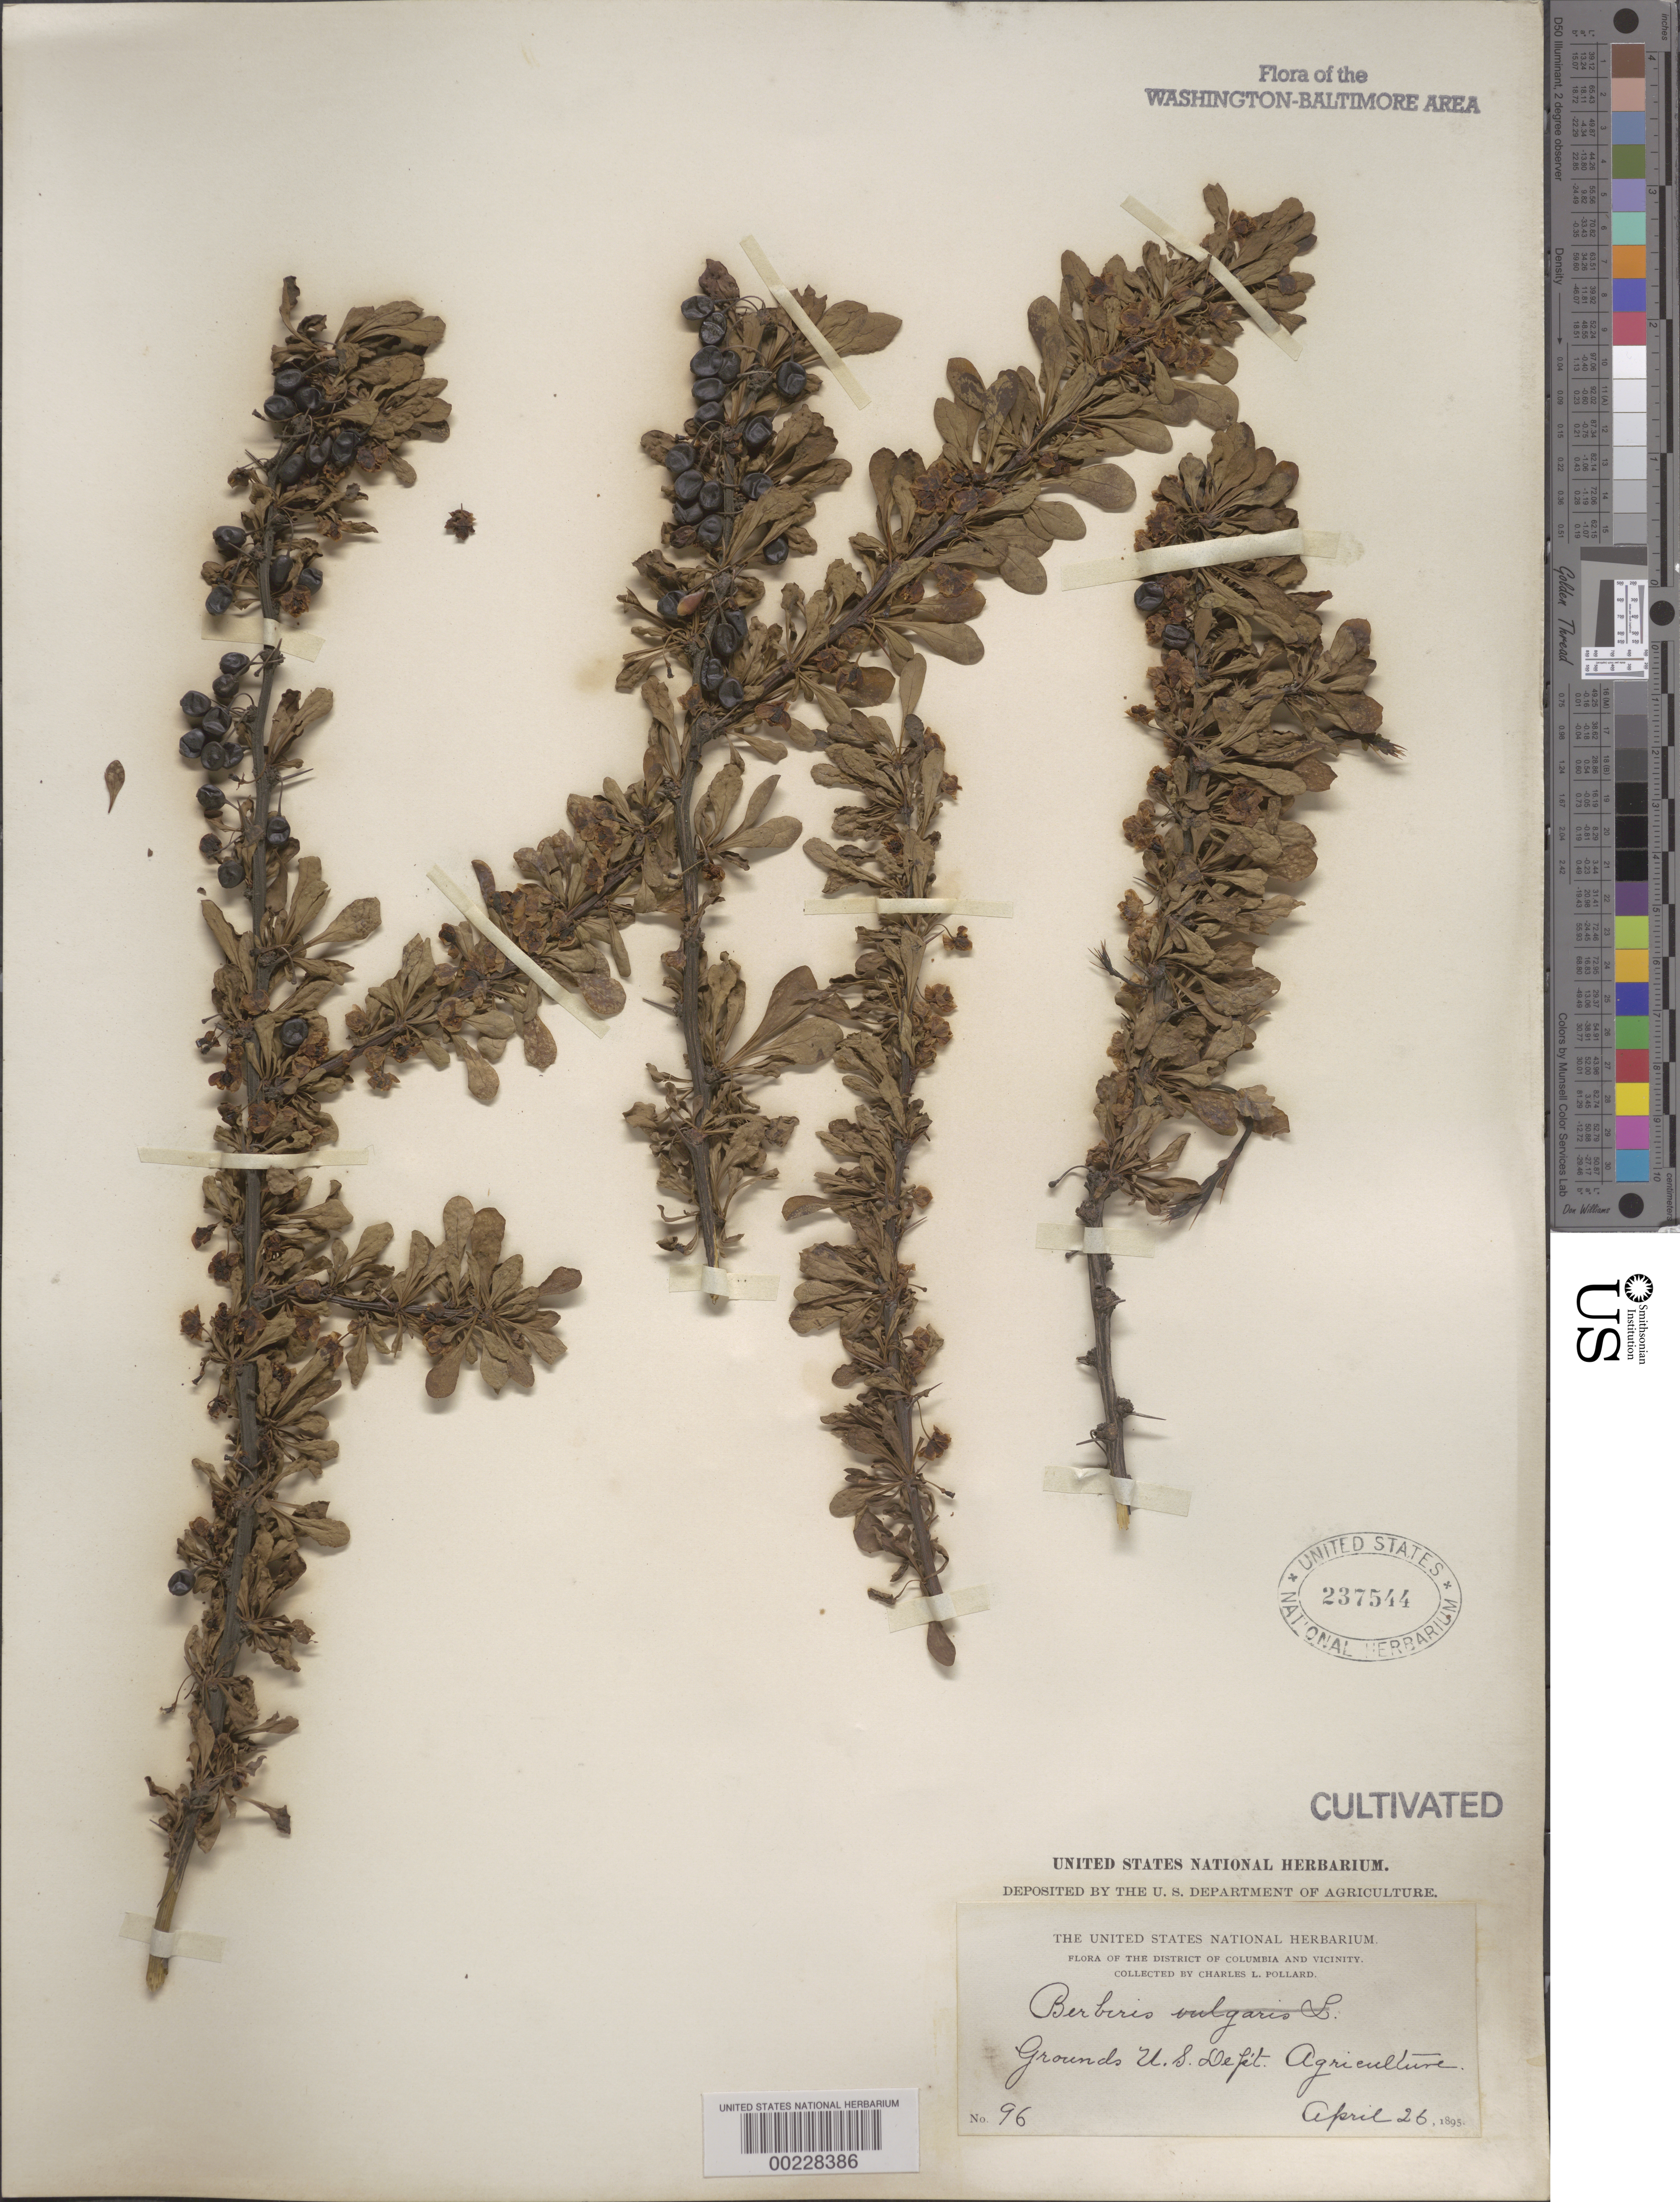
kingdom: Plantae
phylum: Tracheophyta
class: Magnoliopsida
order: Ranunculales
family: Berberidaceae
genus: Berberis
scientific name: Berberis thunbergii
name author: DC.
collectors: C. L. Pollard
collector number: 96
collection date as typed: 26 Apr 1895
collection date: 1895-04-26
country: United States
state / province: District of Columbia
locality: Agricultural grounds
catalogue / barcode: US 237544